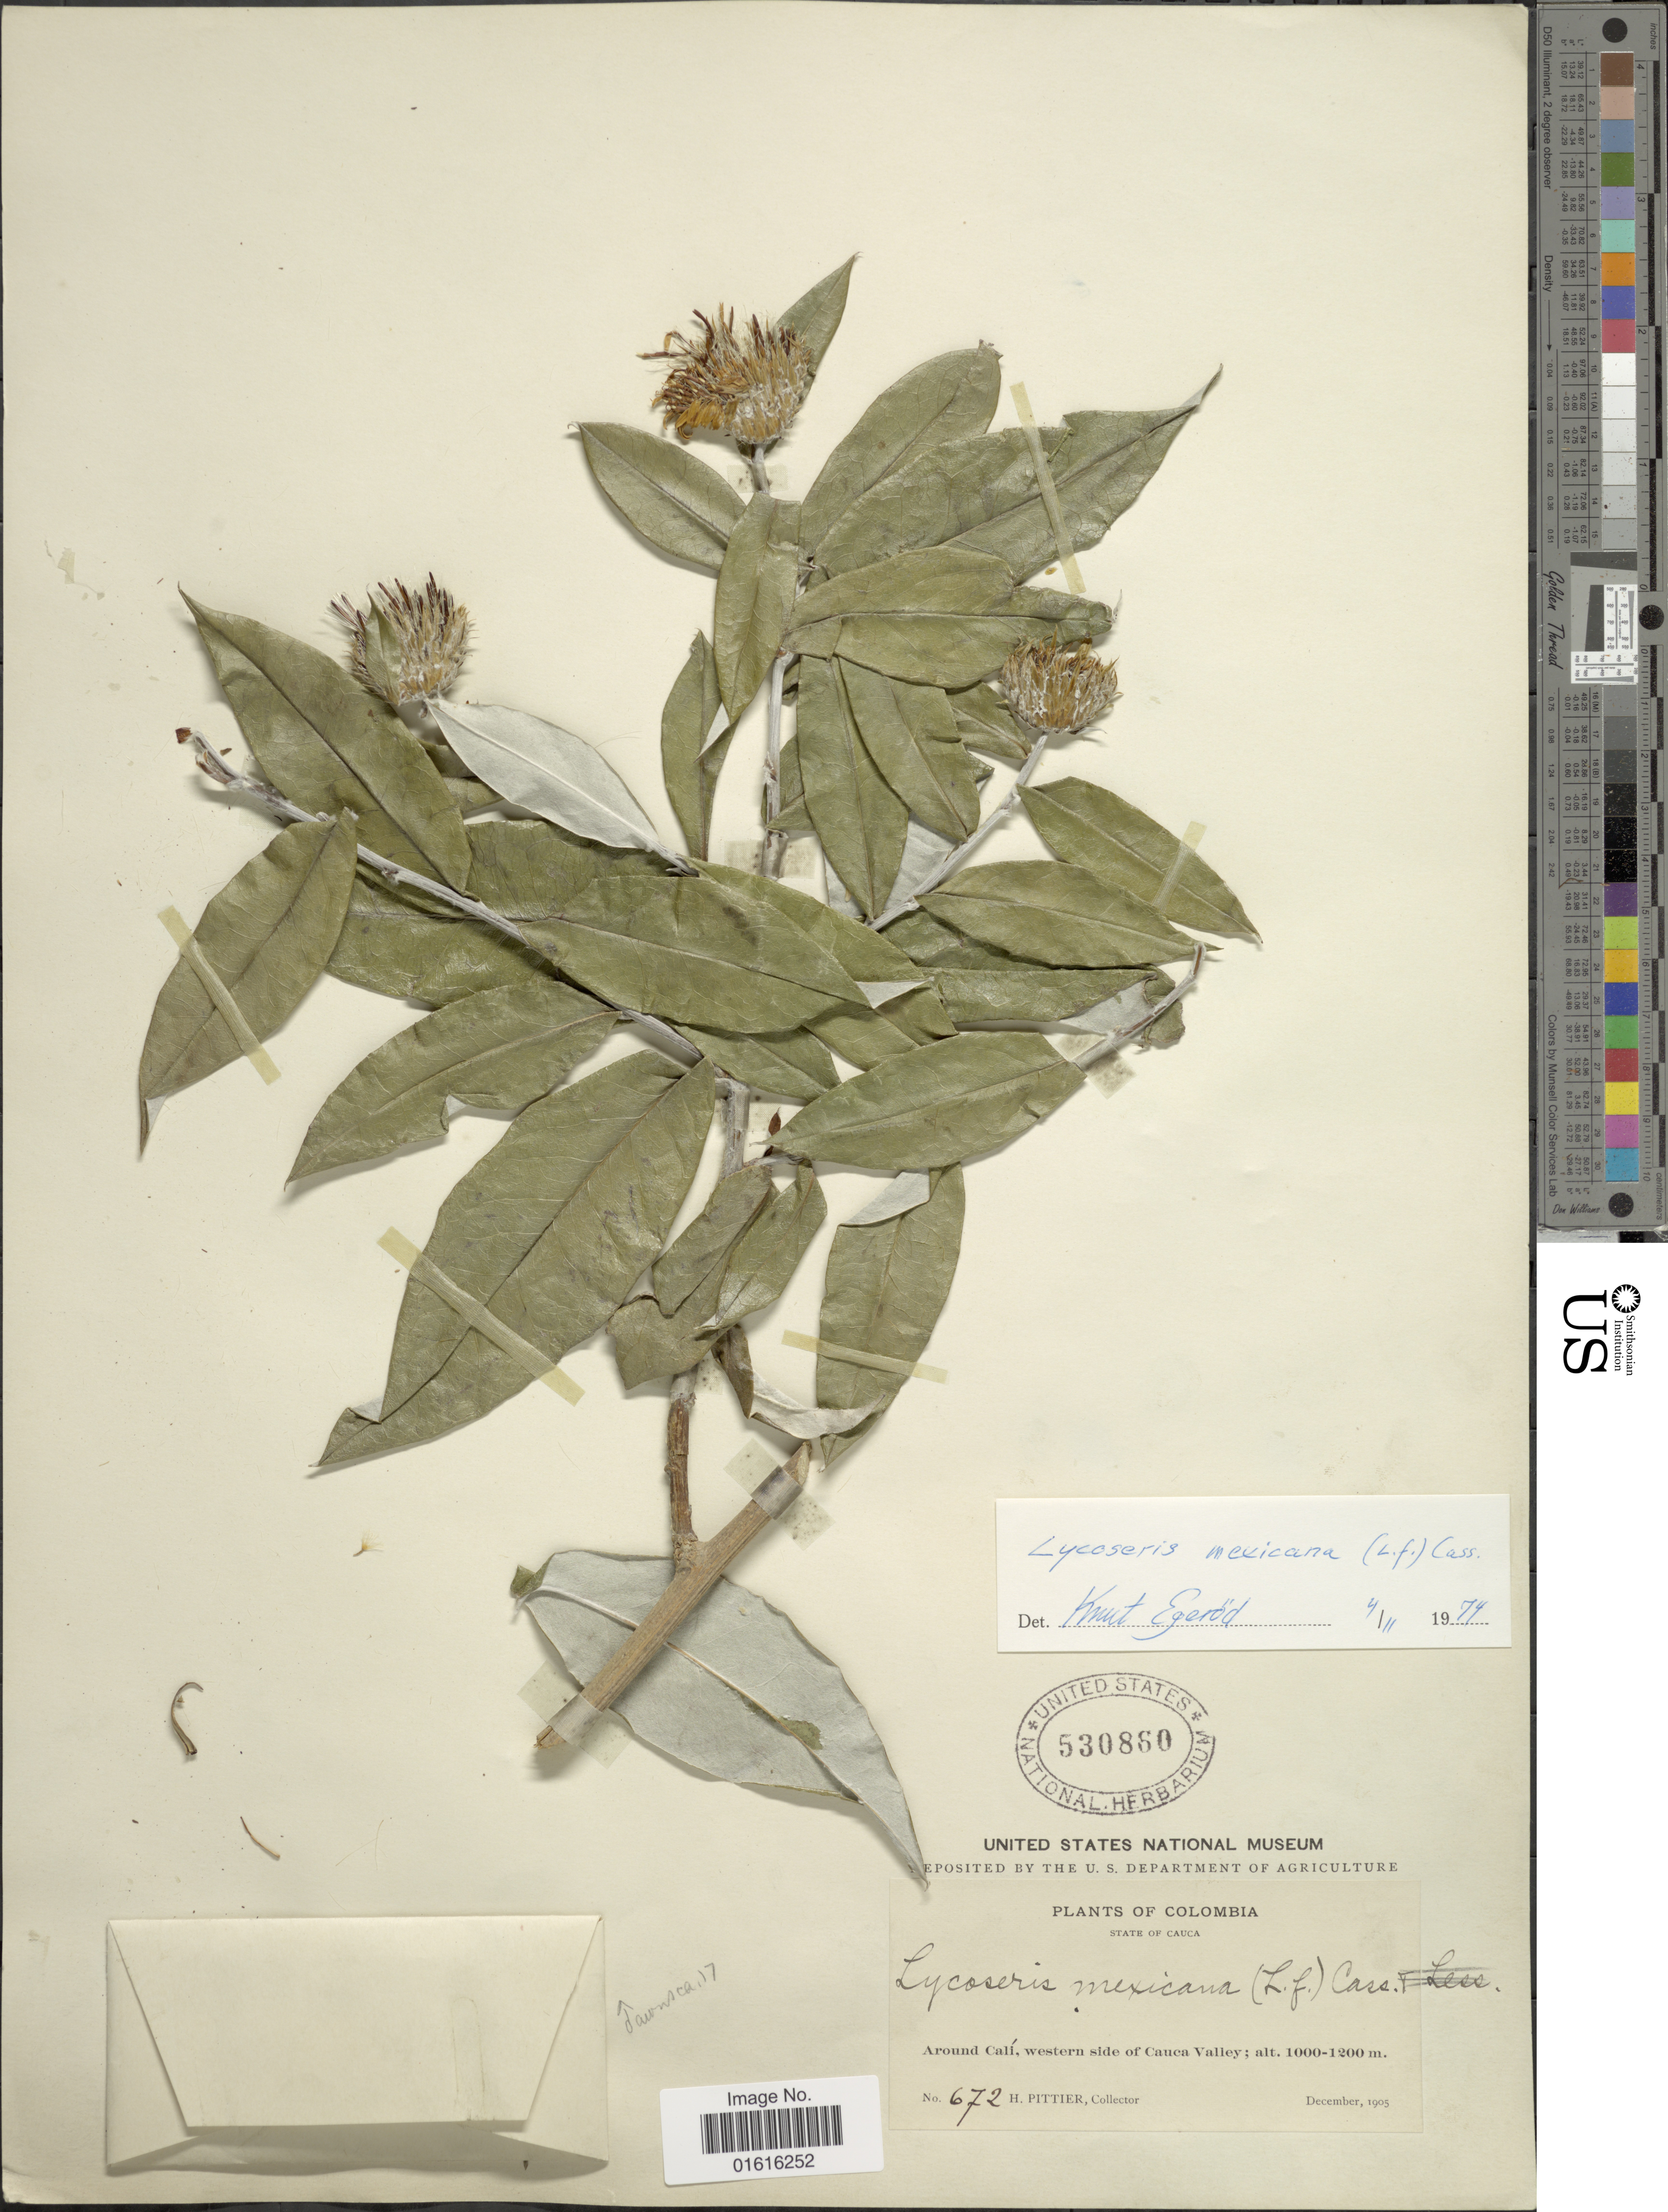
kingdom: Plantae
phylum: Tracheophyta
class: Magnoliopsida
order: Asterales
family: Asteraceae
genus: Lycoseris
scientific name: Lycoseris mexicana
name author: (L. f.) Cass.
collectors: H. F. Pittier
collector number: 672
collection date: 1905-12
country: Colombia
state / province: Cauca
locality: State of Cauca. Around Calí, western side of Cauca Valley.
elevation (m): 1000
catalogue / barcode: US 530860